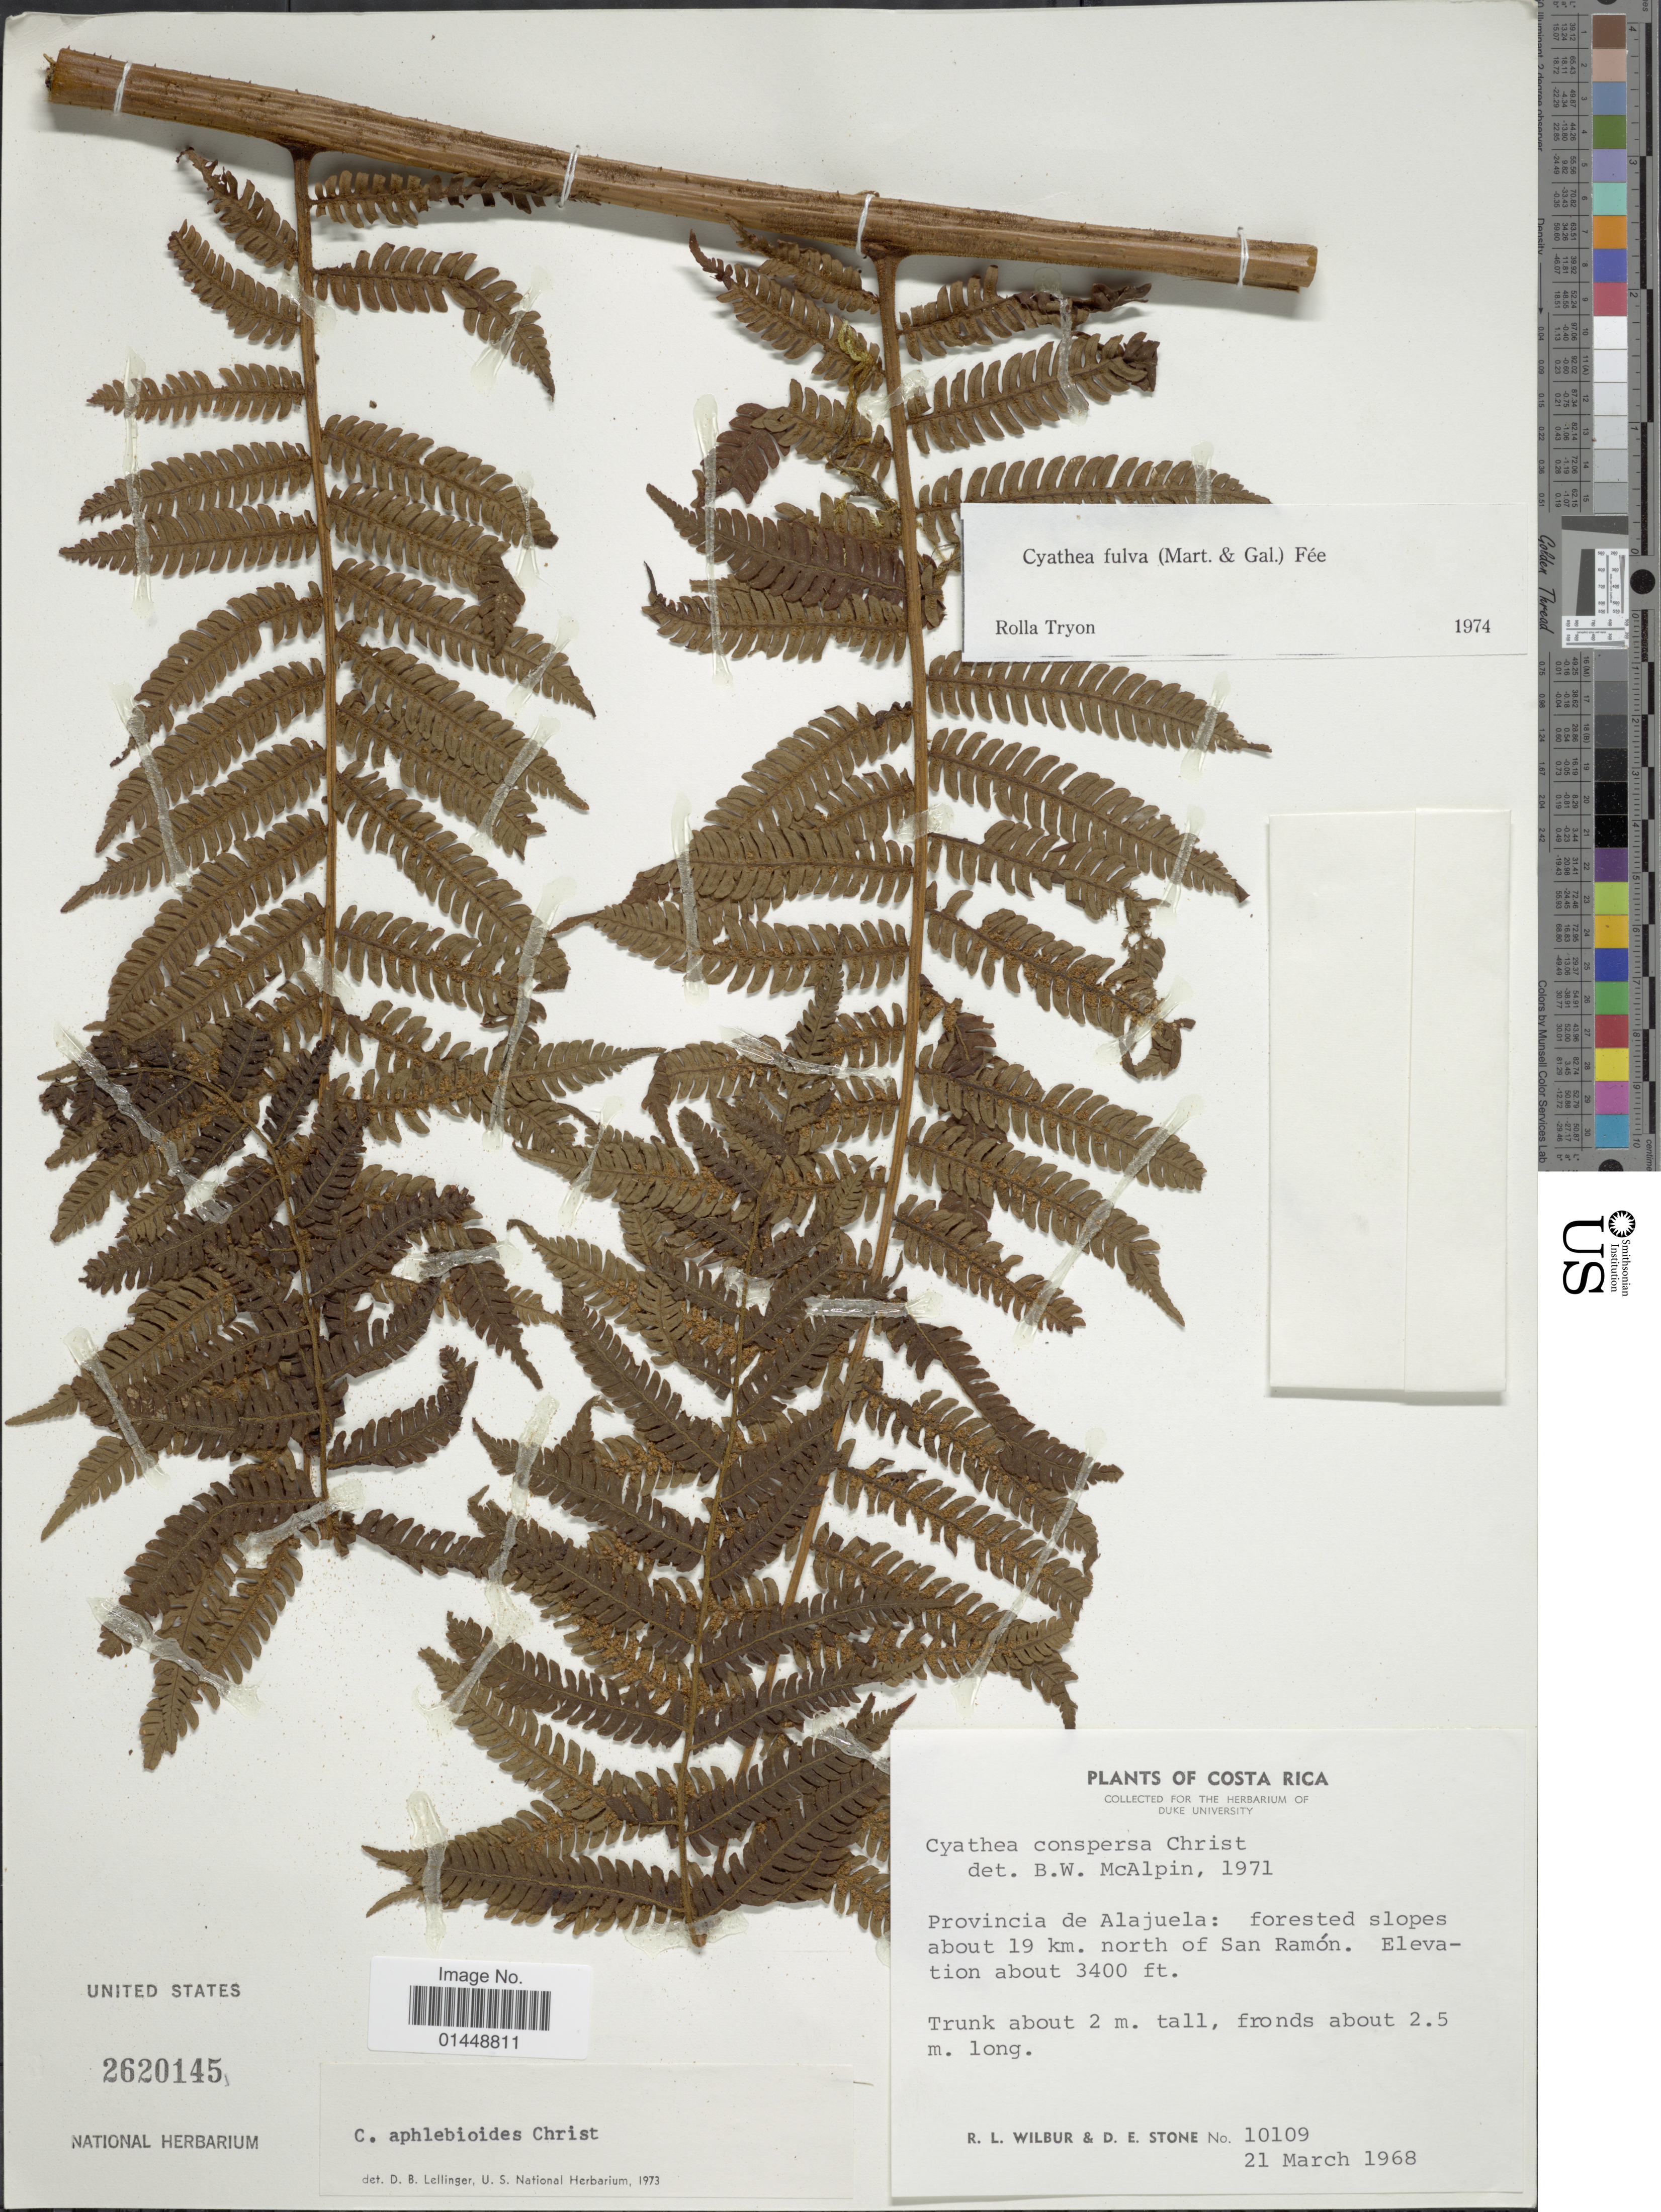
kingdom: Plantae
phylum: Tracheophyta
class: Polypodiopsida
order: Cyatheales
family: Cyatheaceae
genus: Cyathea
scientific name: Cyathea fulva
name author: (M. Martens & Galeotti) Fée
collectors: R. L. Wilbur & D. E. Stone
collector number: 10109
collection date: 1968-03-21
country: Costa Rica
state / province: Alajuela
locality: Provincia de Alajuela: forested about 19 km. north of San Ramón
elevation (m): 1036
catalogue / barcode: US 2620145